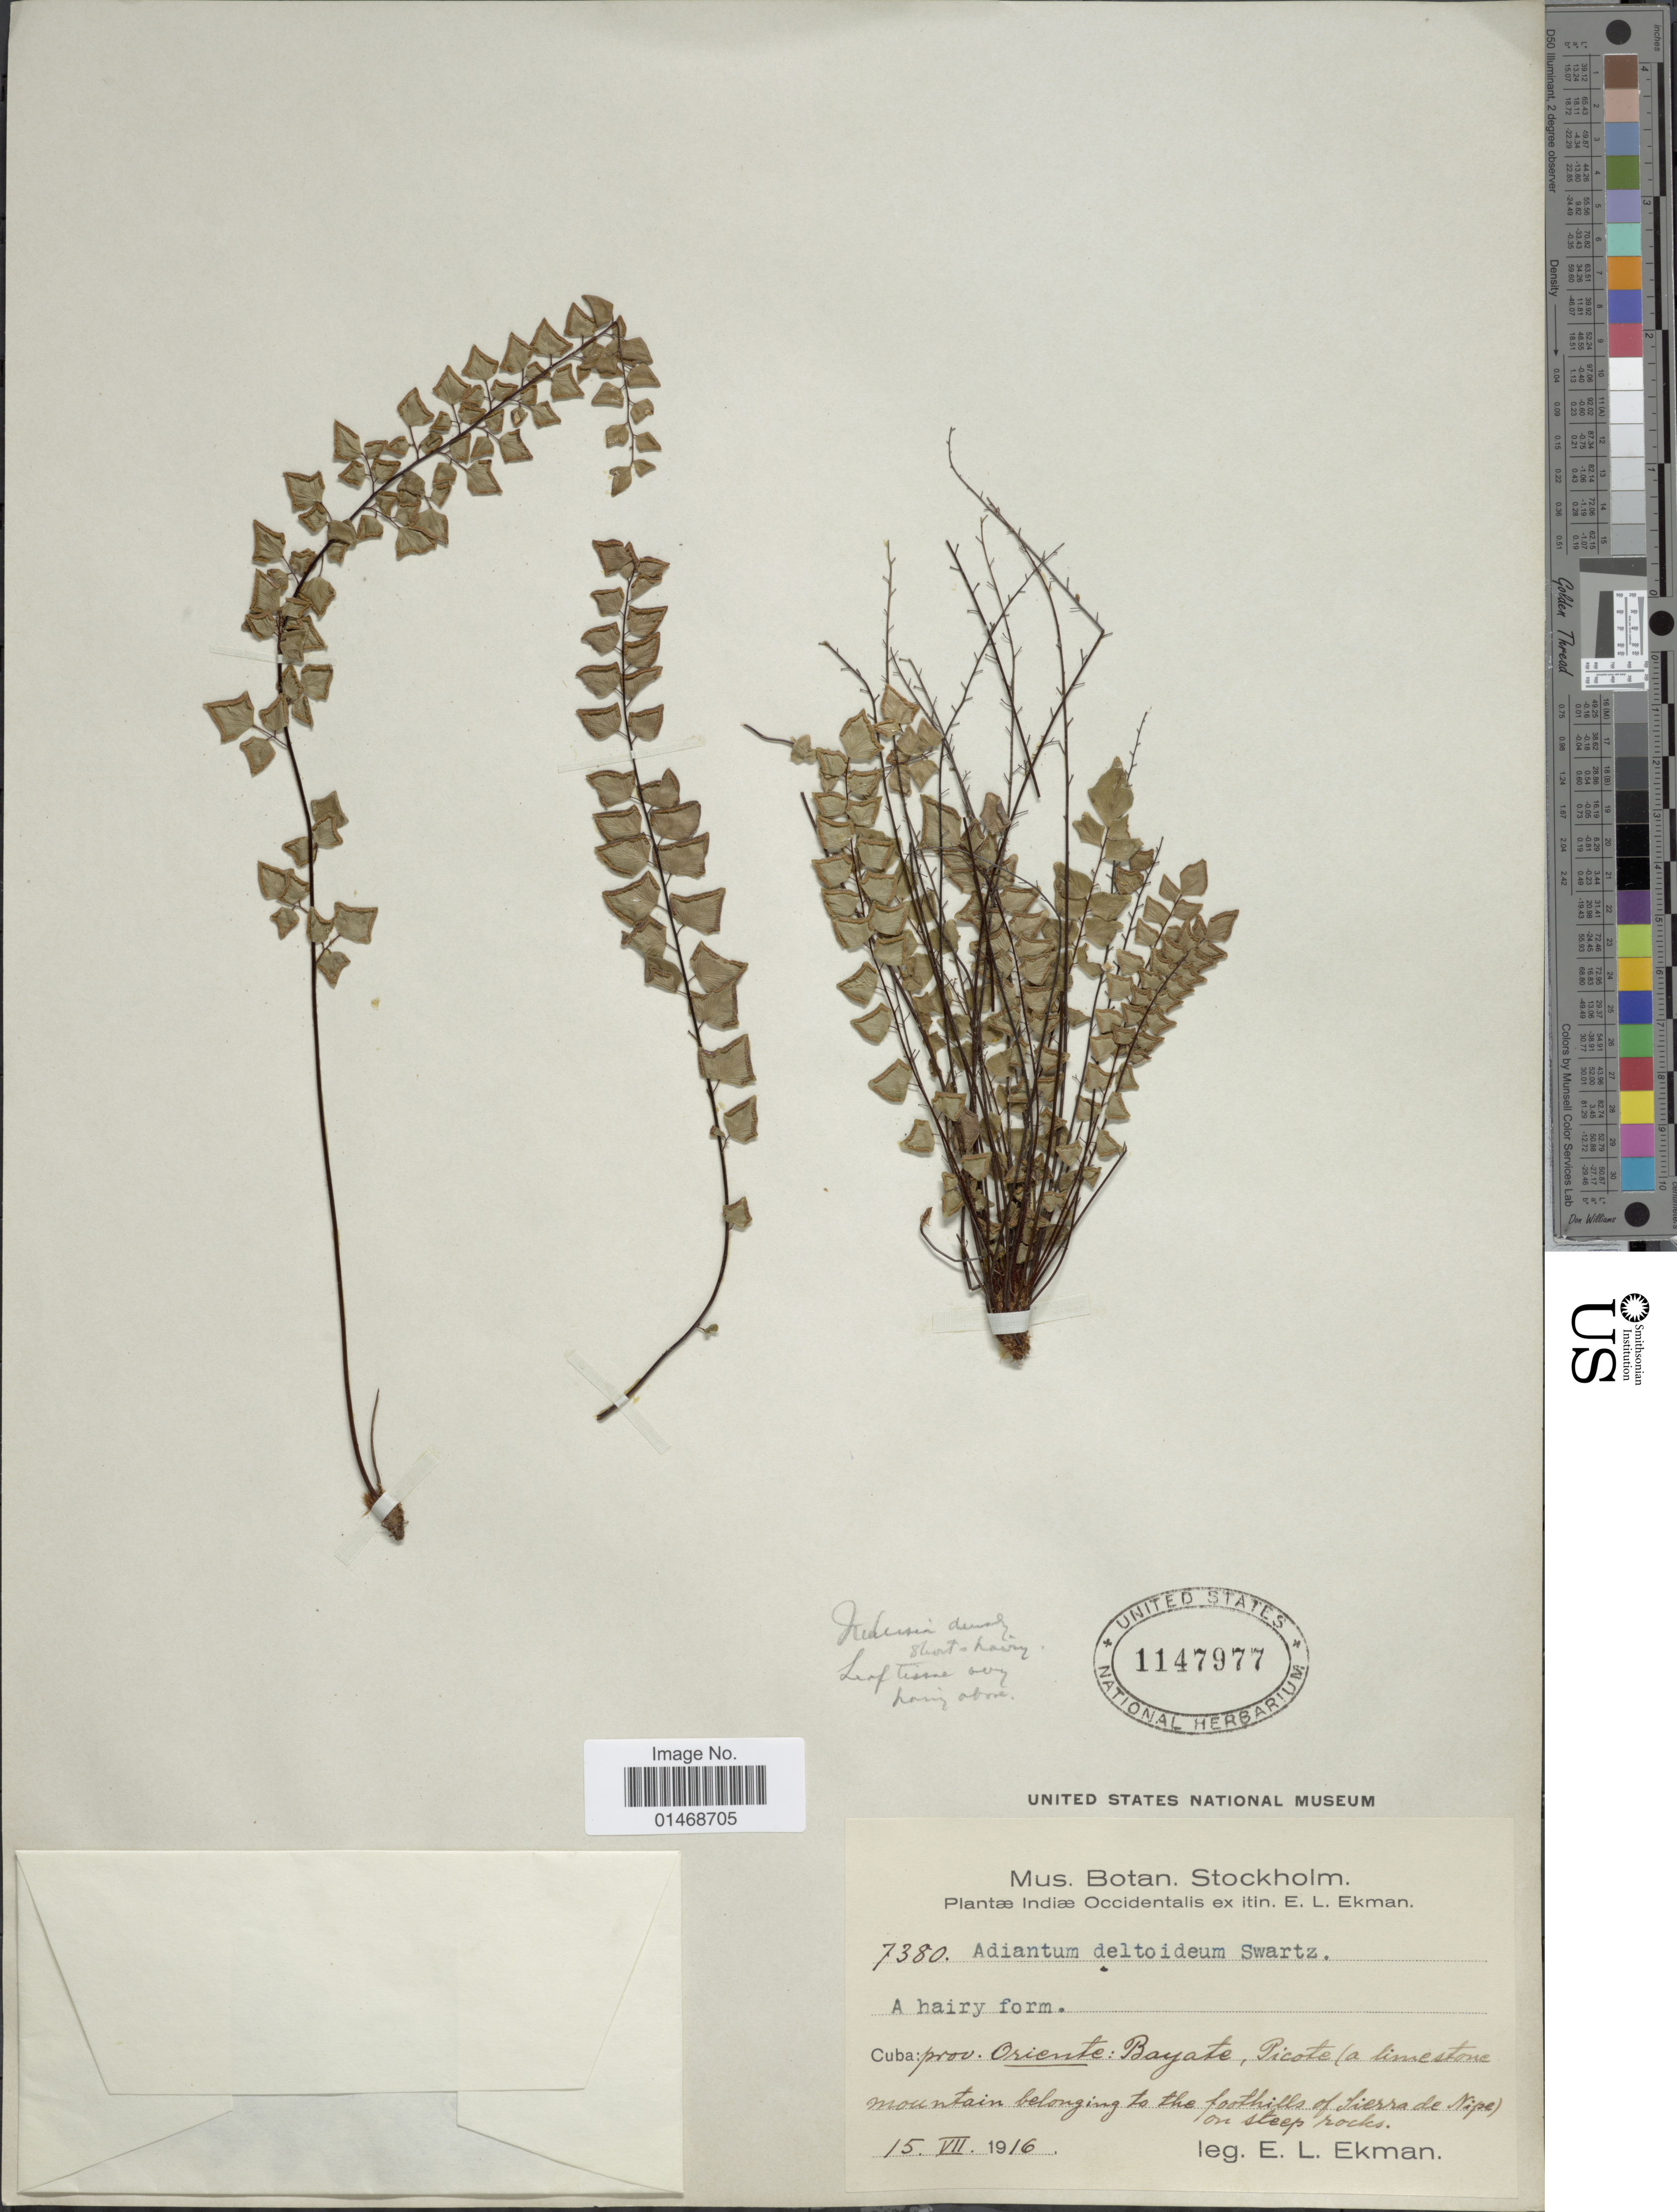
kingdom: Plantae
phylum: Tracheophyta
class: Polypodiopsida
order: Polypodiales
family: Pteridaceae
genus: Adiantum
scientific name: Adiantum deltoideum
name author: Sw.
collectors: E. L. Ekman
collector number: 7380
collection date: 1916-07-15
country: Cuba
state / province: Oriente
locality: Bayate, Picote ( a limestone mountain belonging to the foothills of Sierra de Nipe)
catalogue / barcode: US 1147977